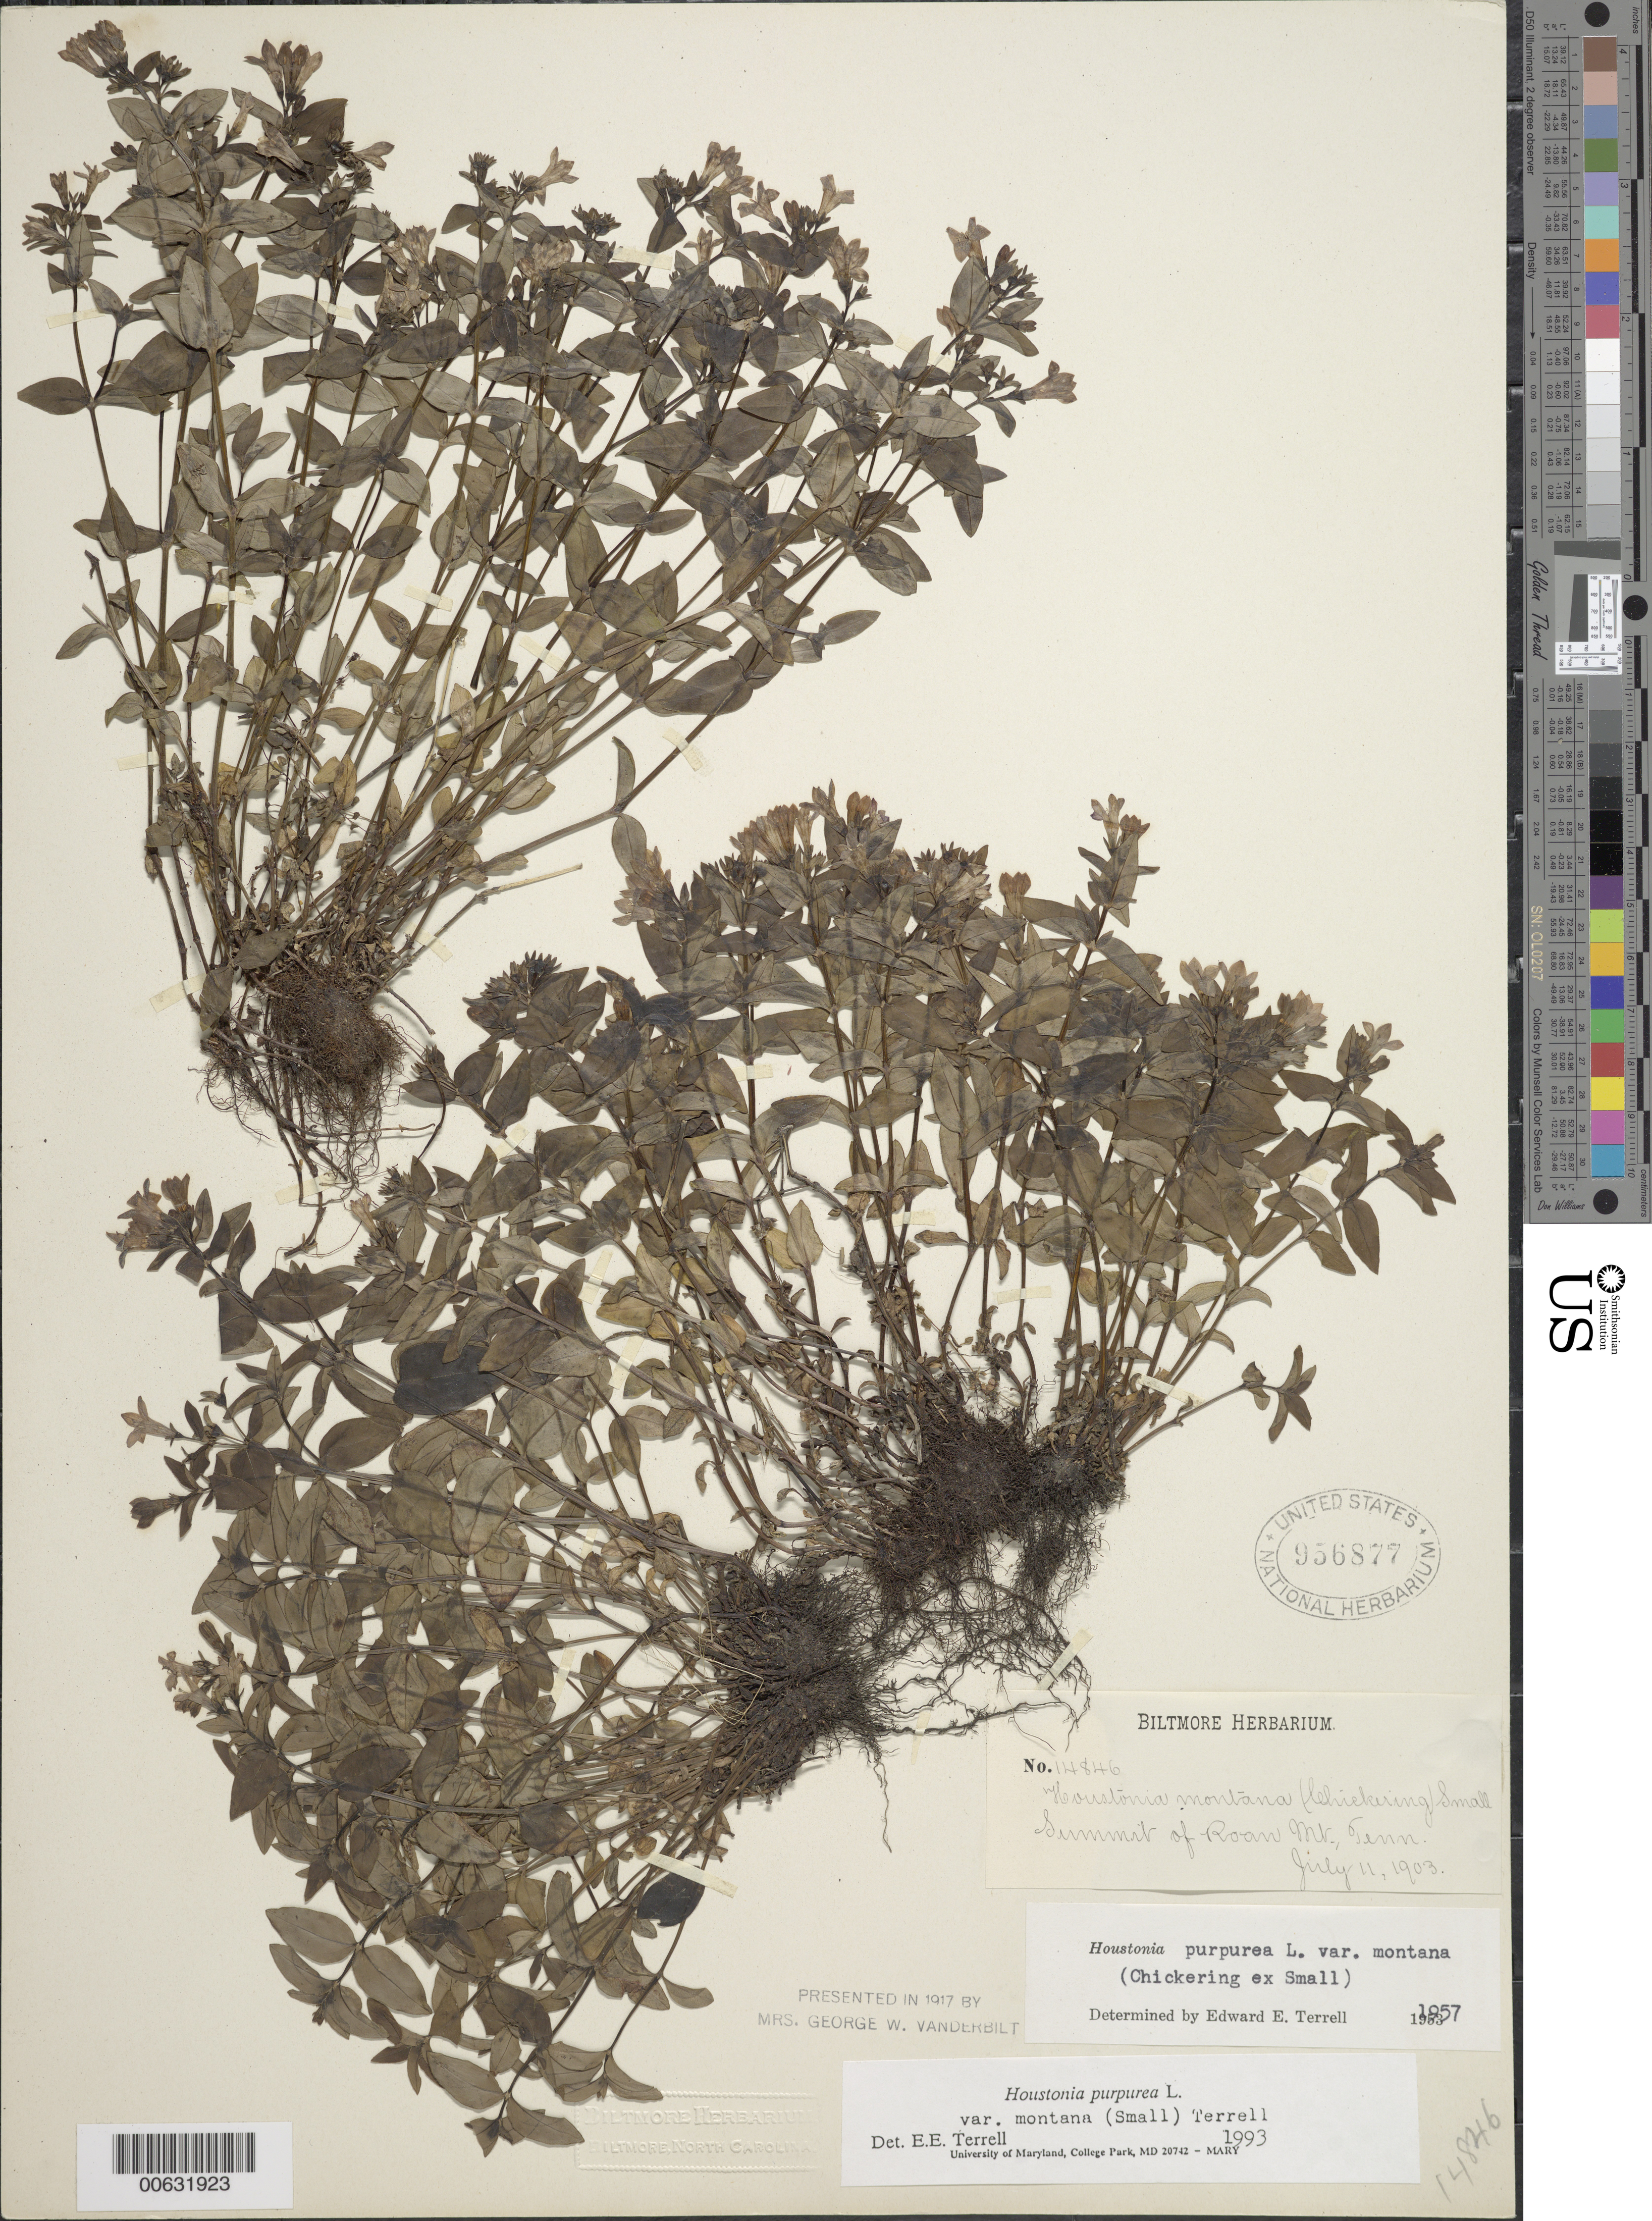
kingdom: Plantae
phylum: Tracheophyta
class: Magnoliopsida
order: Gentianales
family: Rubiaceae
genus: Houstonia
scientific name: Houstonia purpurea var. montana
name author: (Small) Terrell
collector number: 14846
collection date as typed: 11 Jul 1903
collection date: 1903-07-11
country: United States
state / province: Tennessee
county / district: Carter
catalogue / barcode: US 956877